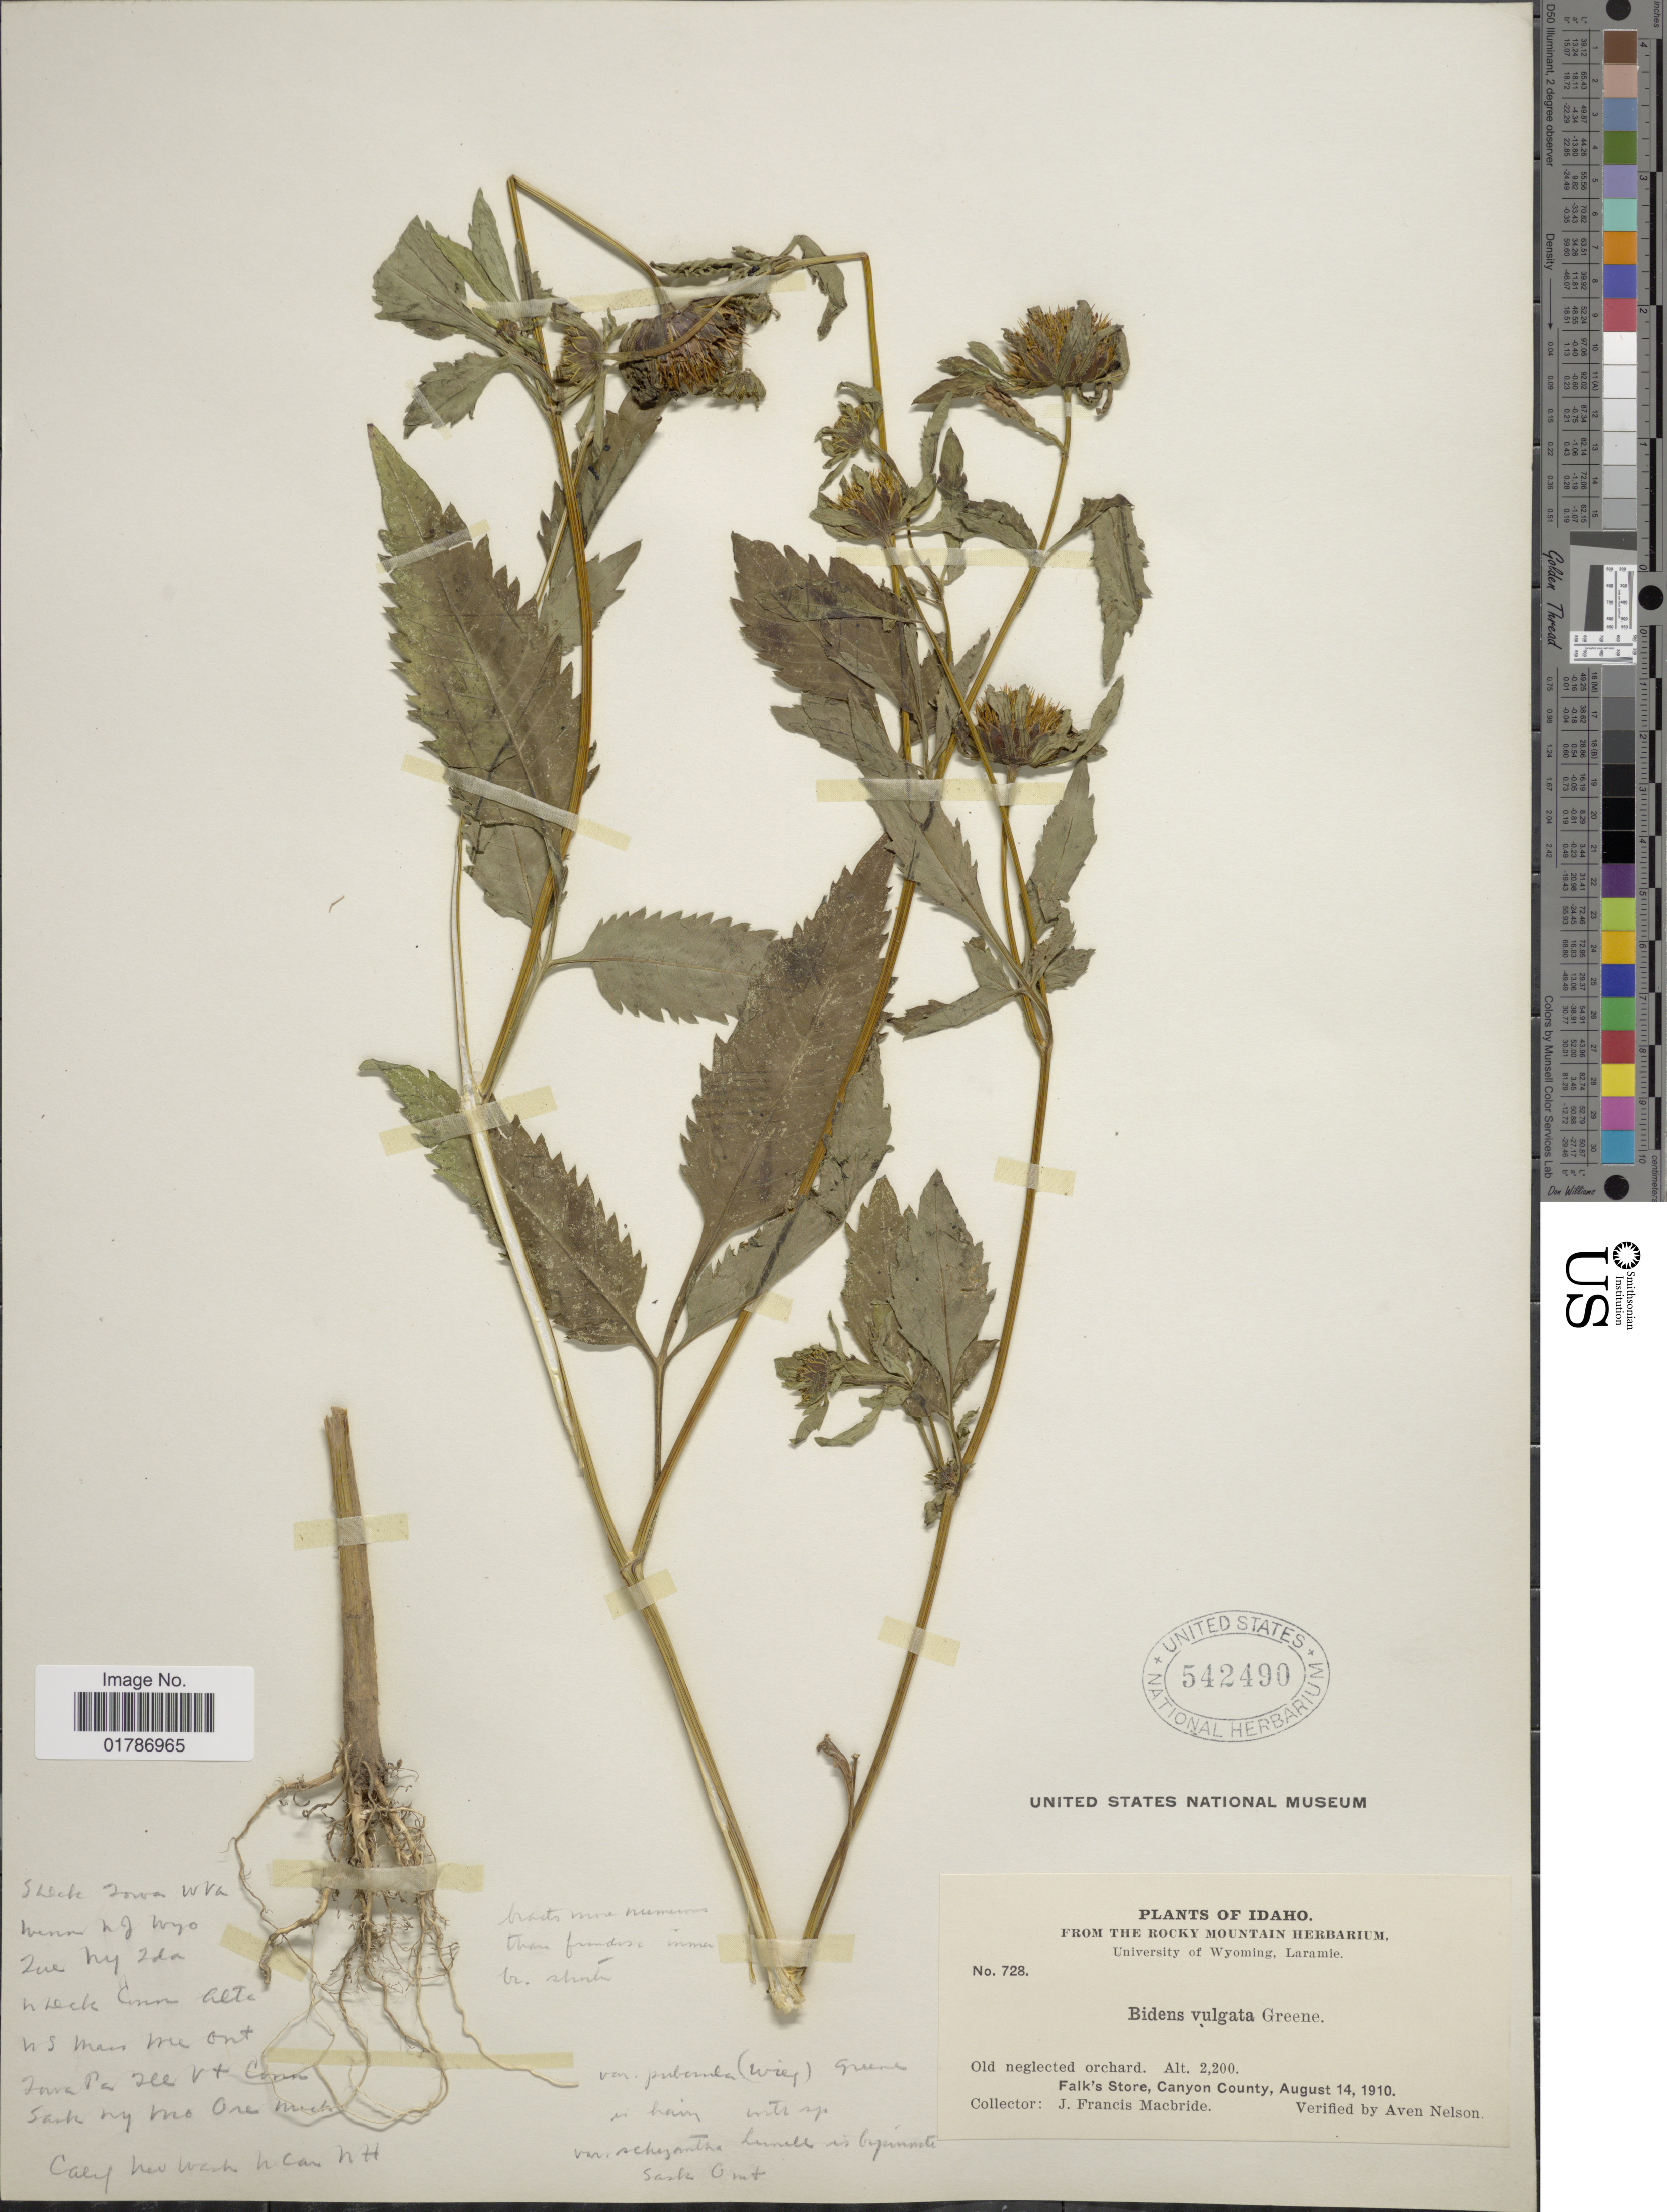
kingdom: Plantae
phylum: Tracheophyta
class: Magnoliopsida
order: Asterales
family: Asteraceae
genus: Bidens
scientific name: Bidens vulgata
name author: Greene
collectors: J. F. Macbride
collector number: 728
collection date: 1910-08-14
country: United States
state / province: Idaho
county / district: Canyon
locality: Falk's Store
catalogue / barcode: US 542490